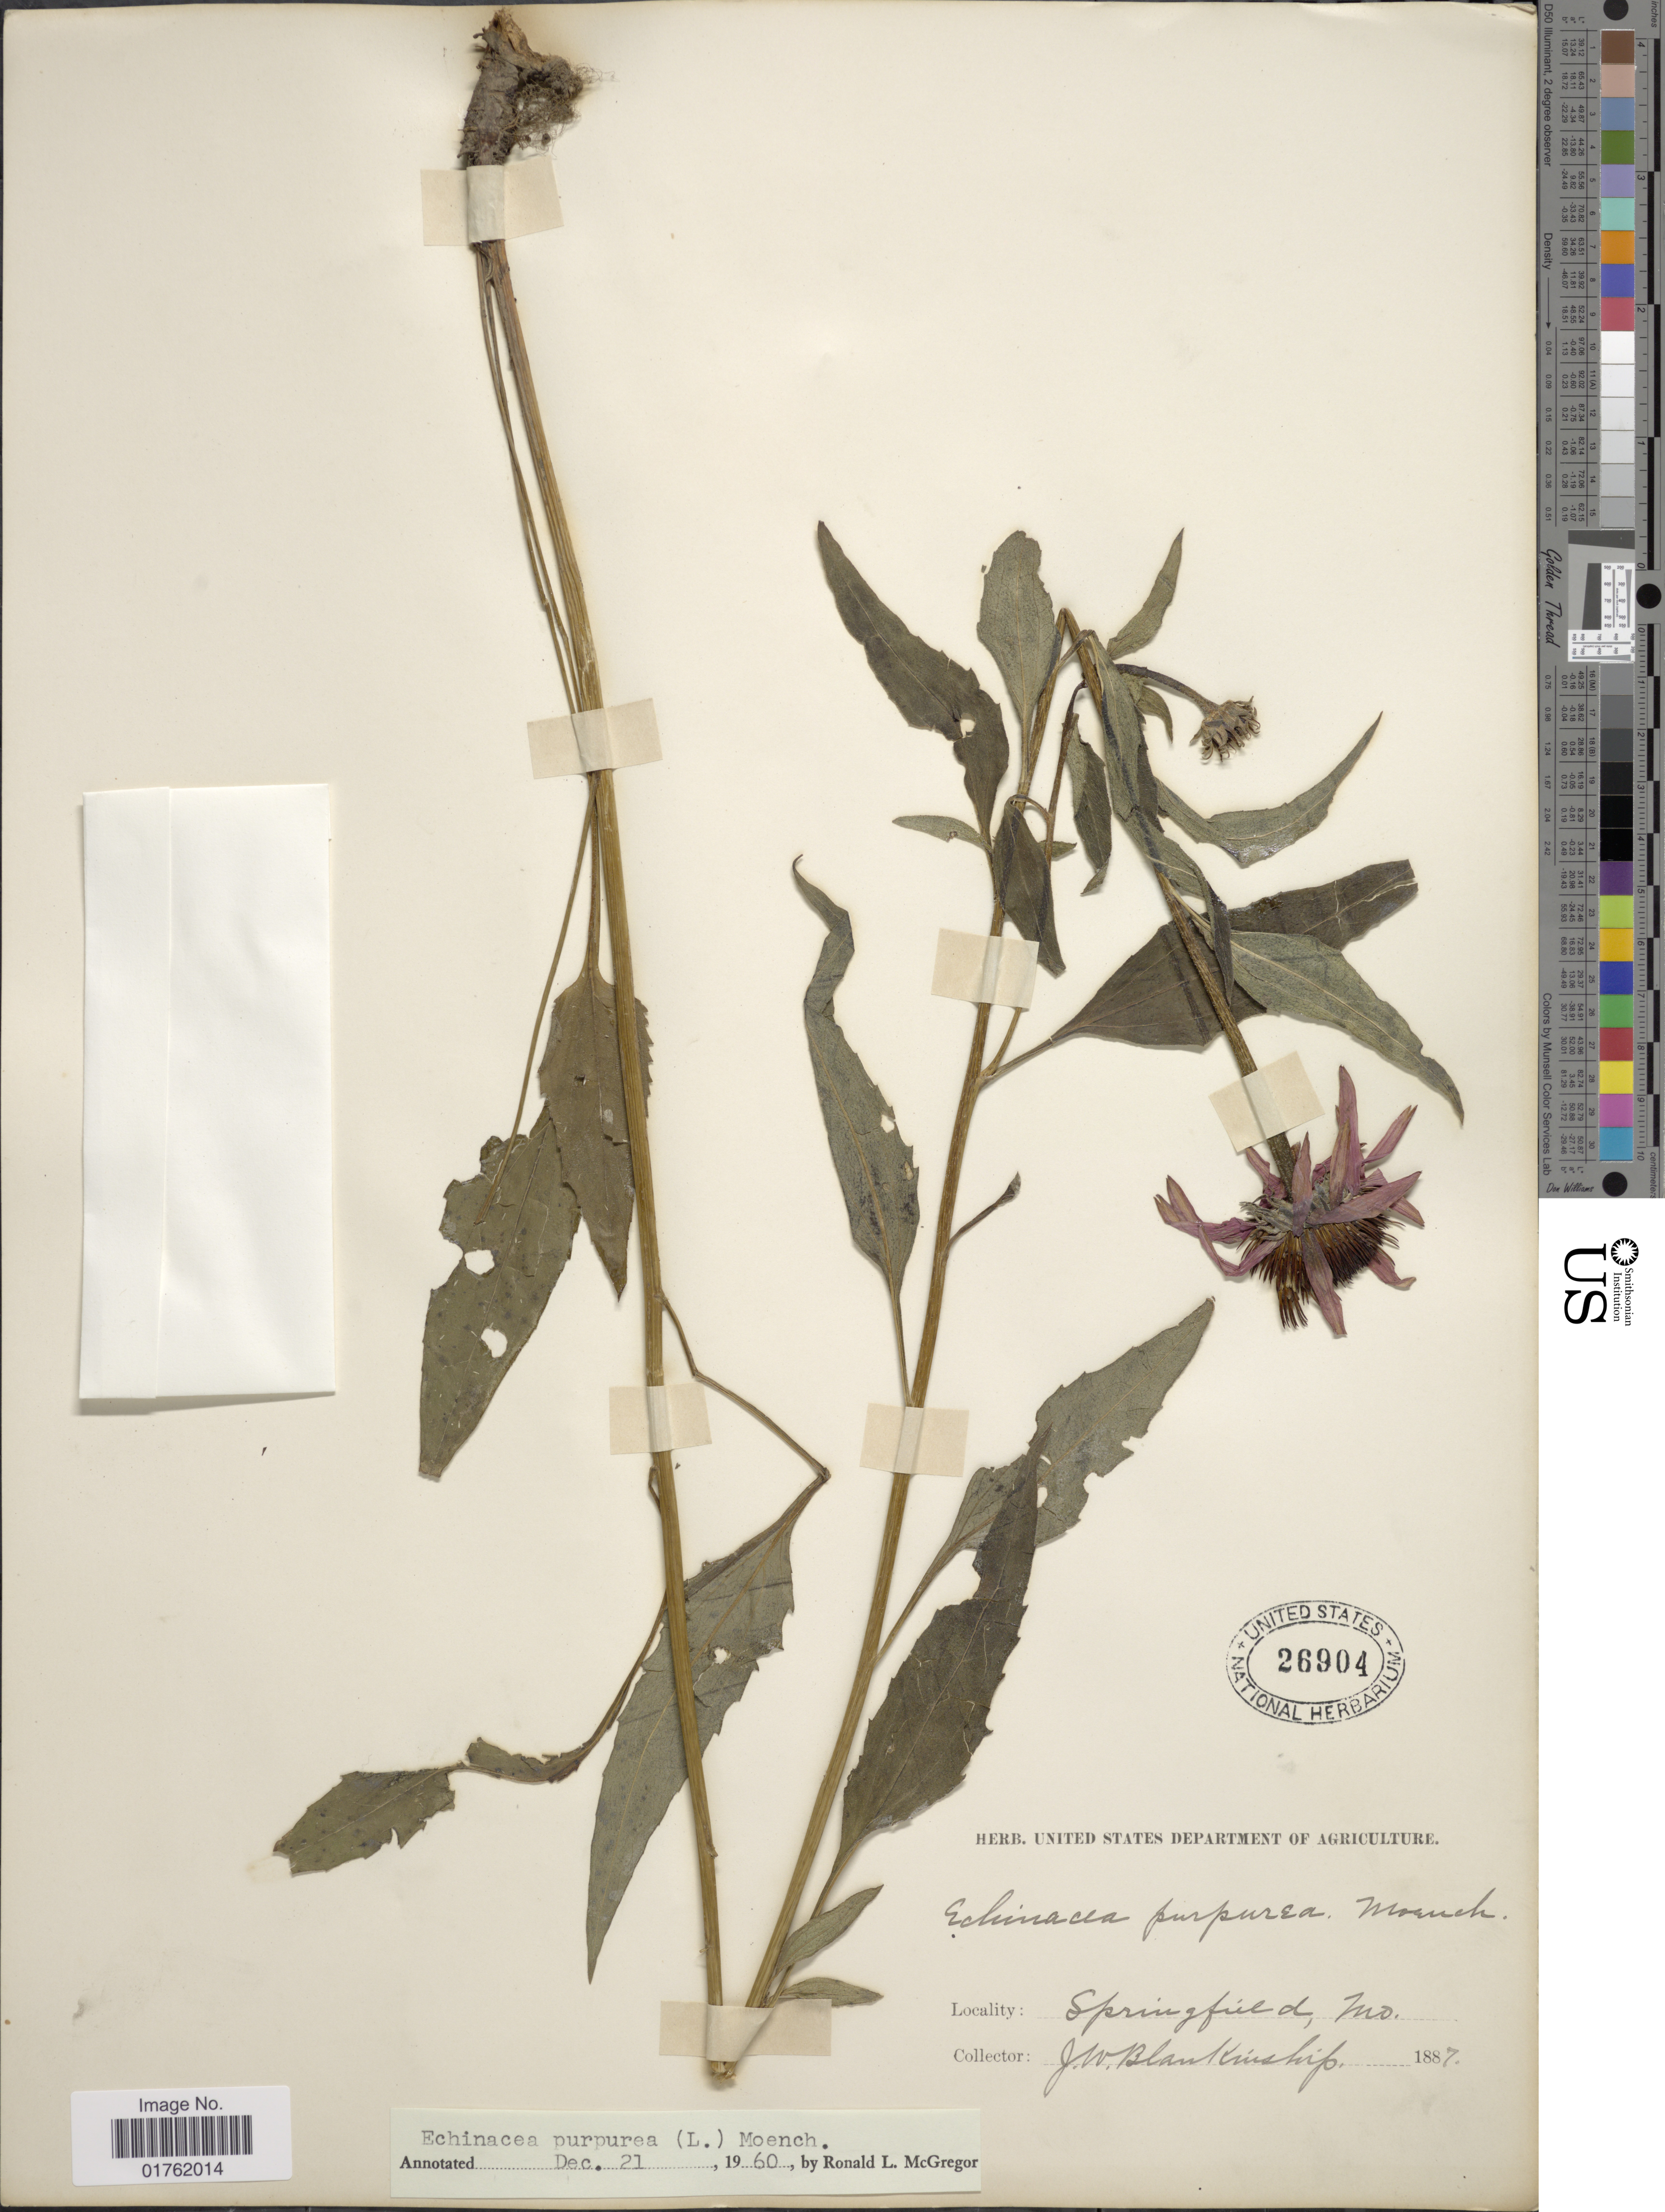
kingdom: Plantae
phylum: Tracheophyta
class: Magnoliopsida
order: Asterales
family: Asteraceae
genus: Echinacea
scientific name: Echinacea purpurea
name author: (L.) Moench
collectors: J. W. Blankinship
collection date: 1887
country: United States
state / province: Missouri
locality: Springfield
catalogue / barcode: US 26904